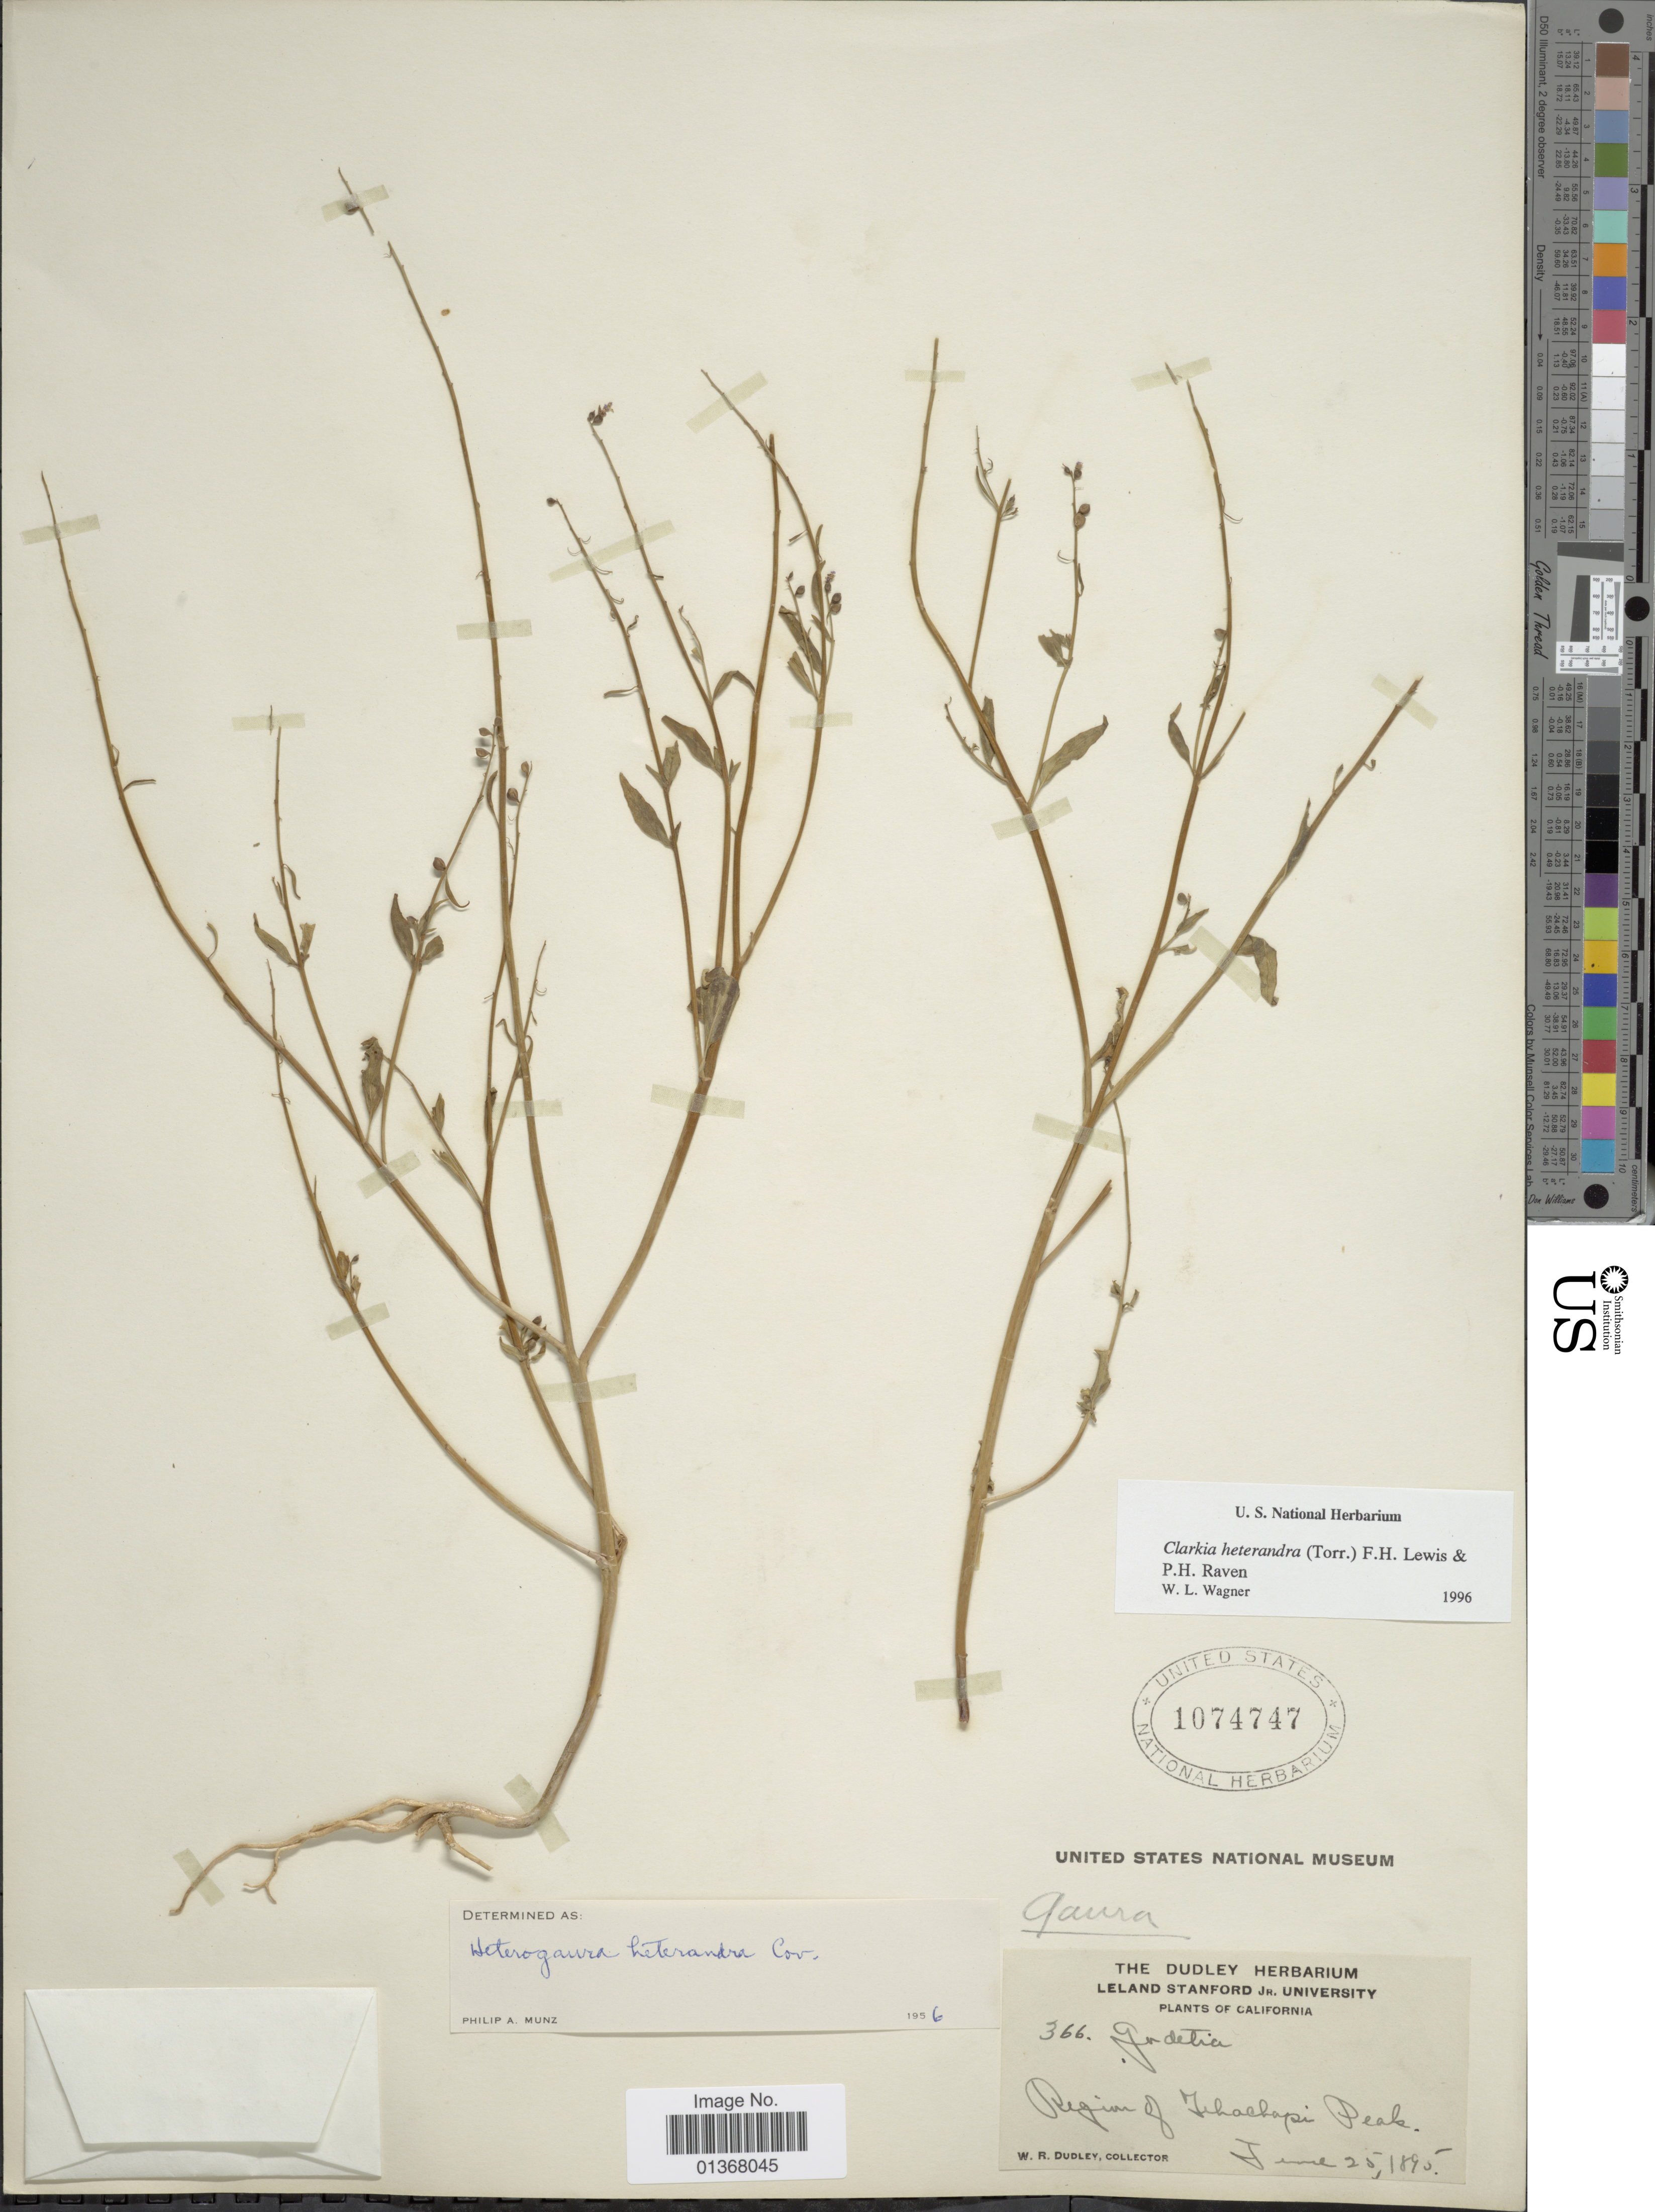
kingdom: Plantae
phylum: Tracheophyta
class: Magnoliopsida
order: Myrtales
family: Onagraceae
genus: Clarkia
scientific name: Clarkia heterandra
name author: (Torr.) F. H. Lewis & P.H. Raven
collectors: W. Dudley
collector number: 366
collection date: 1895-06-25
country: United States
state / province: California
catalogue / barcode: US 1074747